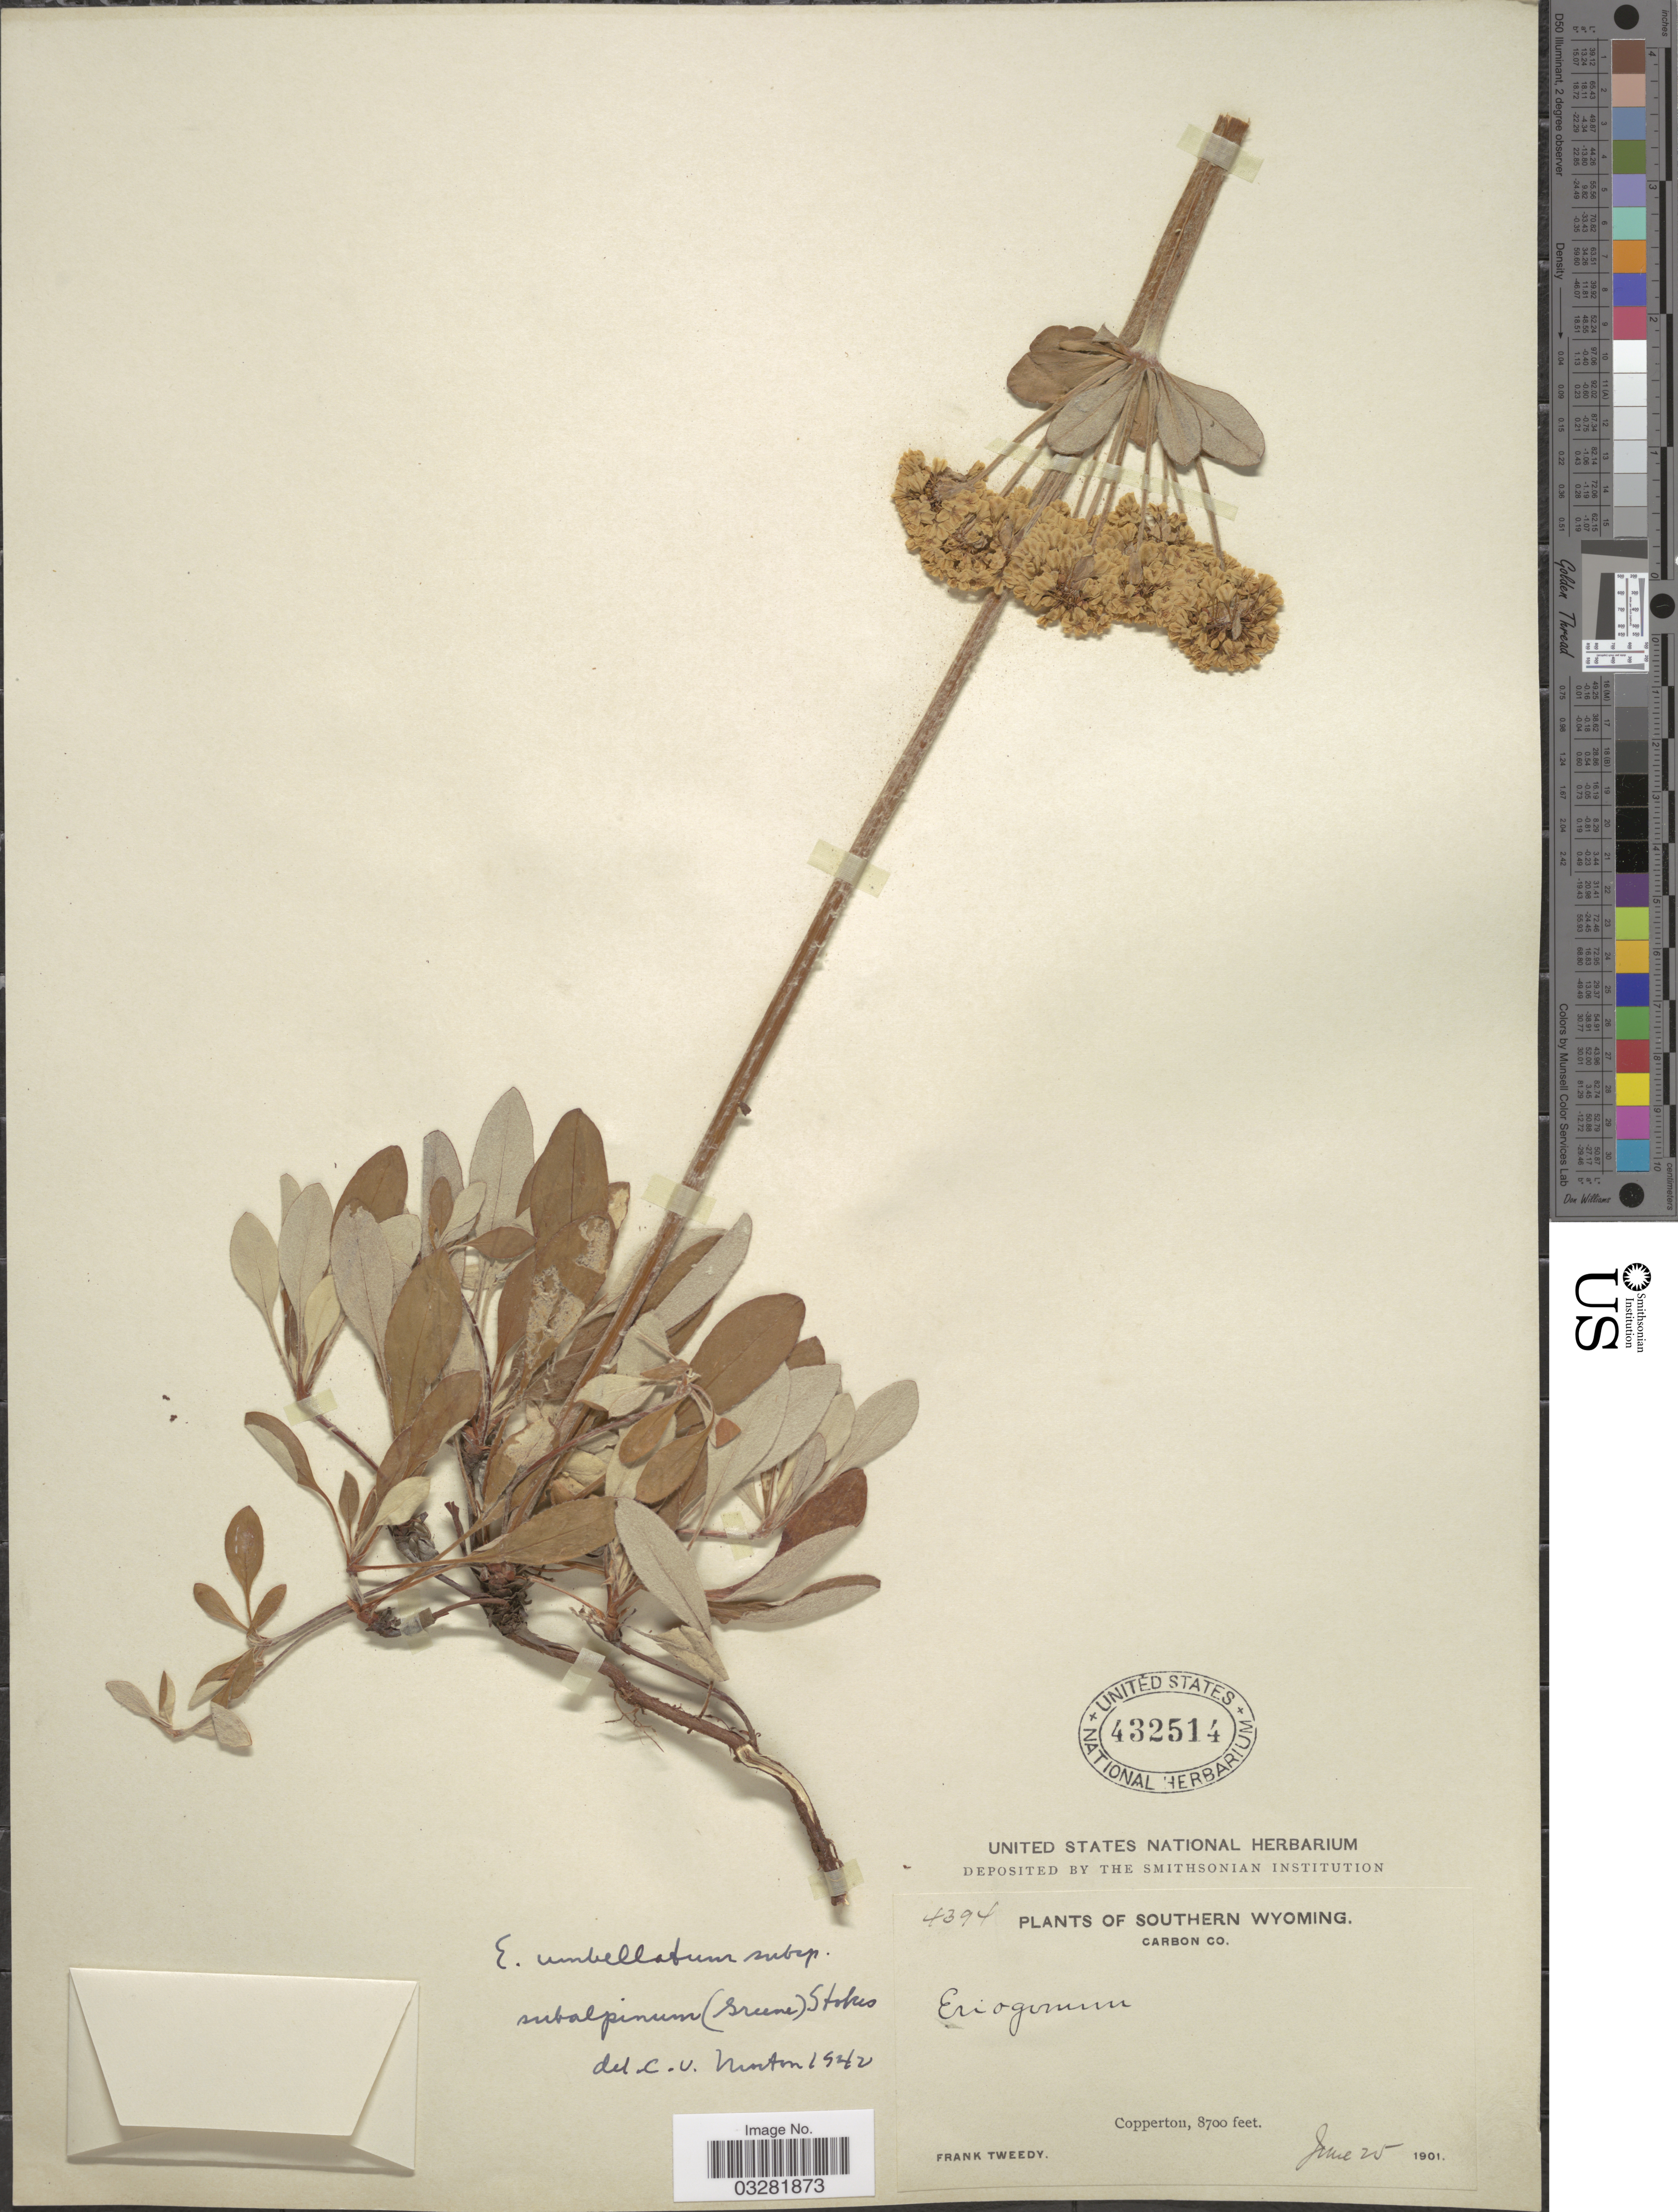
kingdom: Plantae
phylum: Tracheophyta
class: Magnoliopsida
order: Caryophyllales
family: Polygonaceae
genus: Eriogonum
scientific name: Eriogonum umbellatum var. subalpinum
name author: M.E. Jones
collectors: F. Tweedy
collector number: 4394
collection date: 1901-06-25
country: United States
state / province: Wyoming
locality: Southern Wyoming. Carbon Co. Copperton.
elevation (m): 2652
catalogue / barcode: US 432514